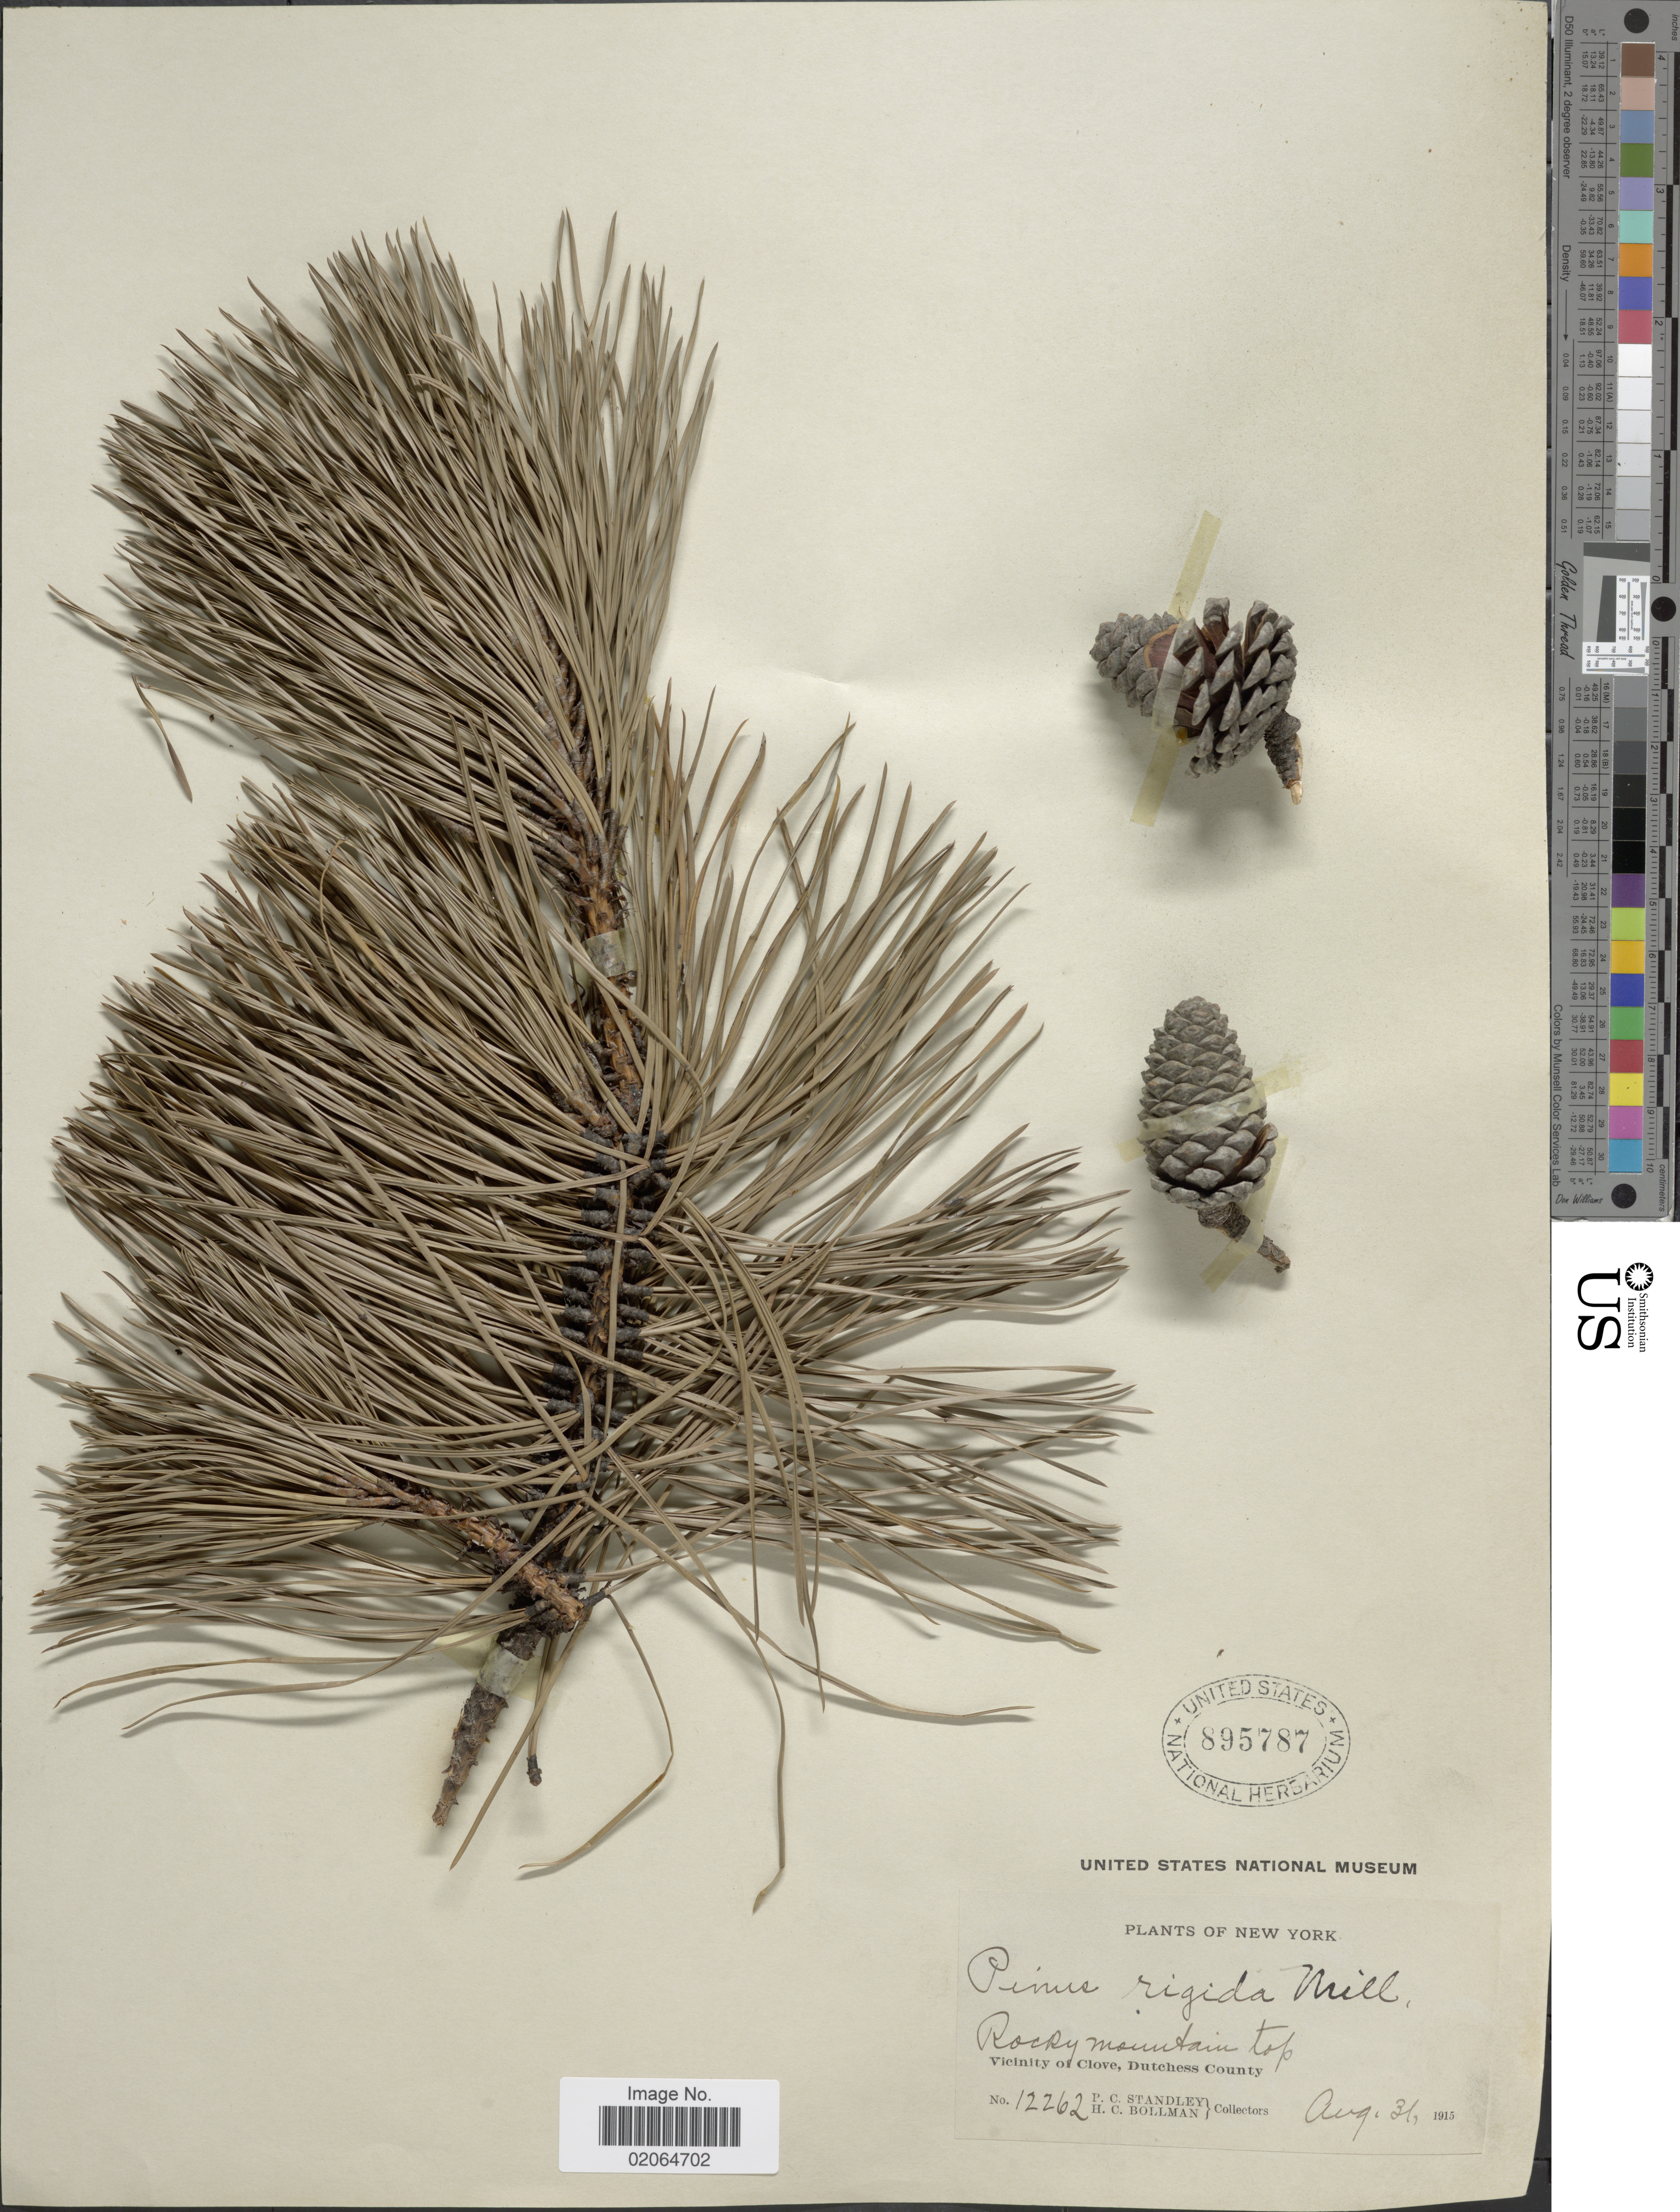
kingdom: Plantae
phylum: Tracheophyta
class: Pinopsida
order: Pinales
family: Pinaceae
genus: Pinus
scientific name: Pinus rigida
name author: Mill.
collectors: P. C. Standley & H. C. Bollman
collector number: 12262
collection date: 1915-08-31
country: United States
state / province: New York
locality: Rocky Mountain Top. Vicinity of Clove, Dutchess County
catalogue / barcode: US 895787